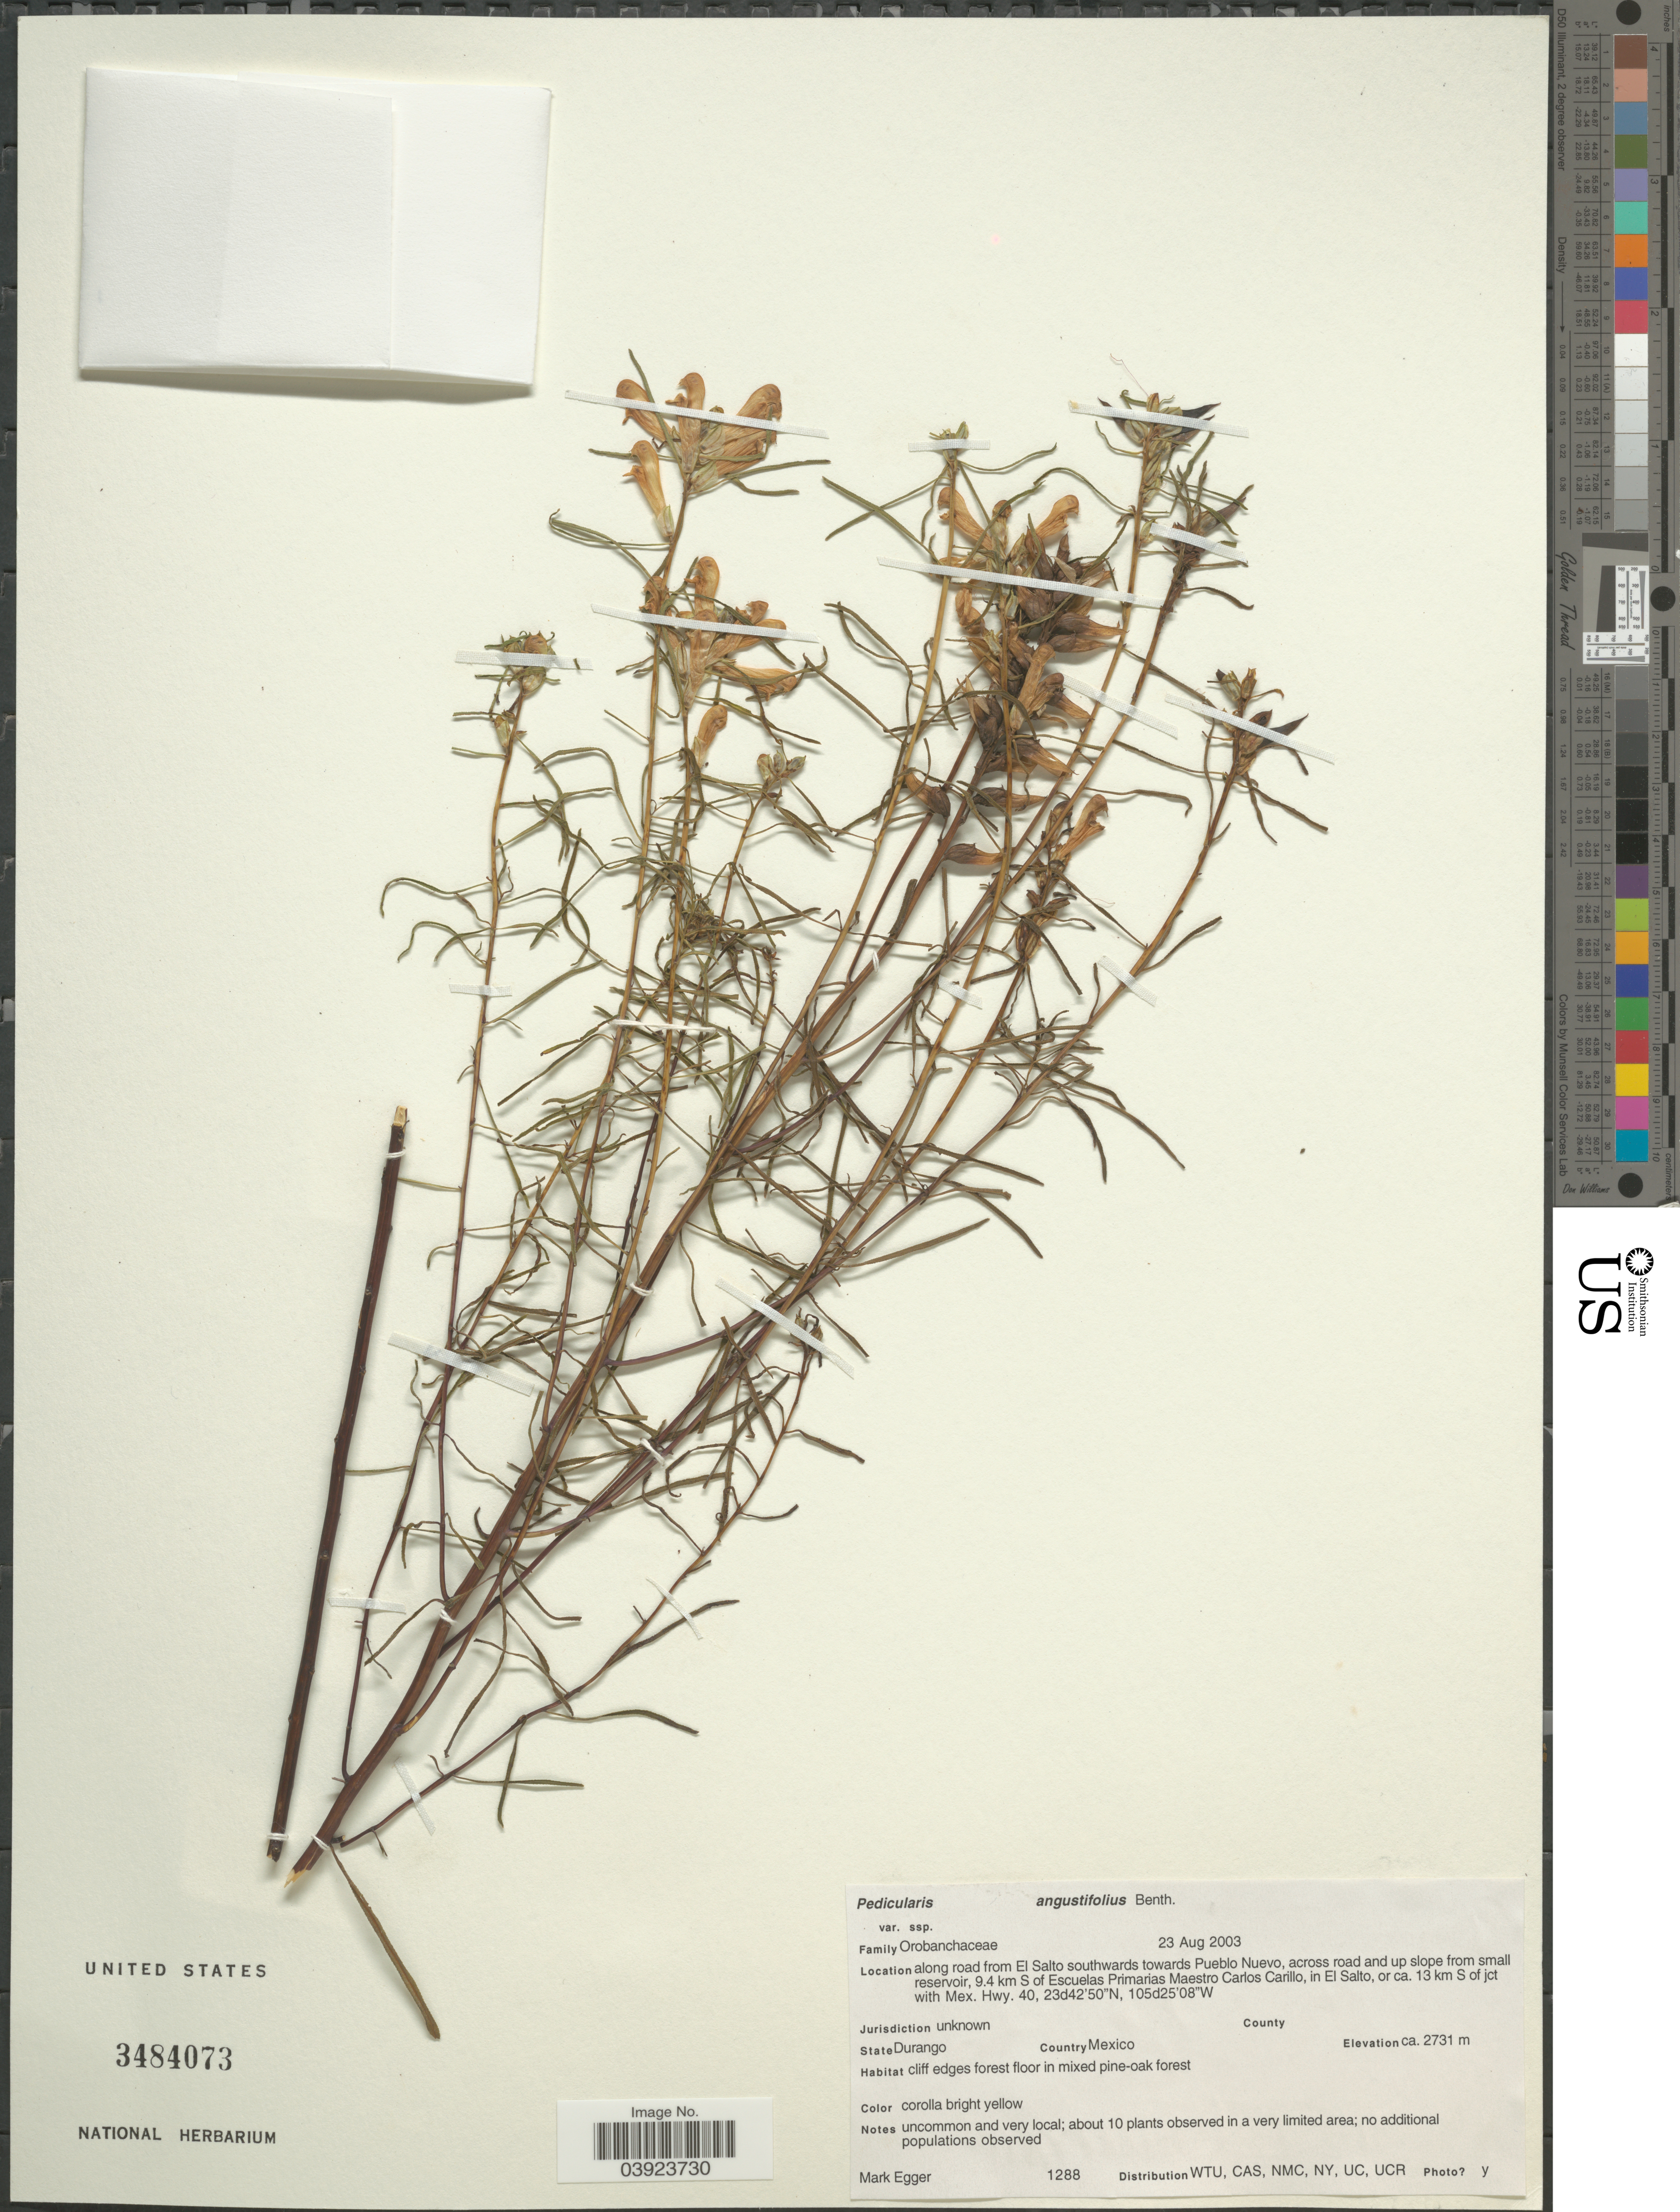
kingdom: Plantae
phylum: Tracheophyta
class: Magnoliopsida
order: Lamiales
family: Orobanchaceae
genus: Pedicularis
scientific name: Pedicularis angustifolia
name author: Benth.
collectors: M. Egger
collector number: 1288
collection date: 2003-08-23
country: Mexico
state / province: Durango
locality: Along road from El Salto southwards towards Pueblo Nuevo, across road and up slope from small reservoir, 9.4 km S of Escuelas Primarias Maestro Carlos Carillo, in El Salto, or ca. 13 km S of jct with Mex. Hwy. 40.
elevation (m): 2731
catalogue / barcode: US 3484073